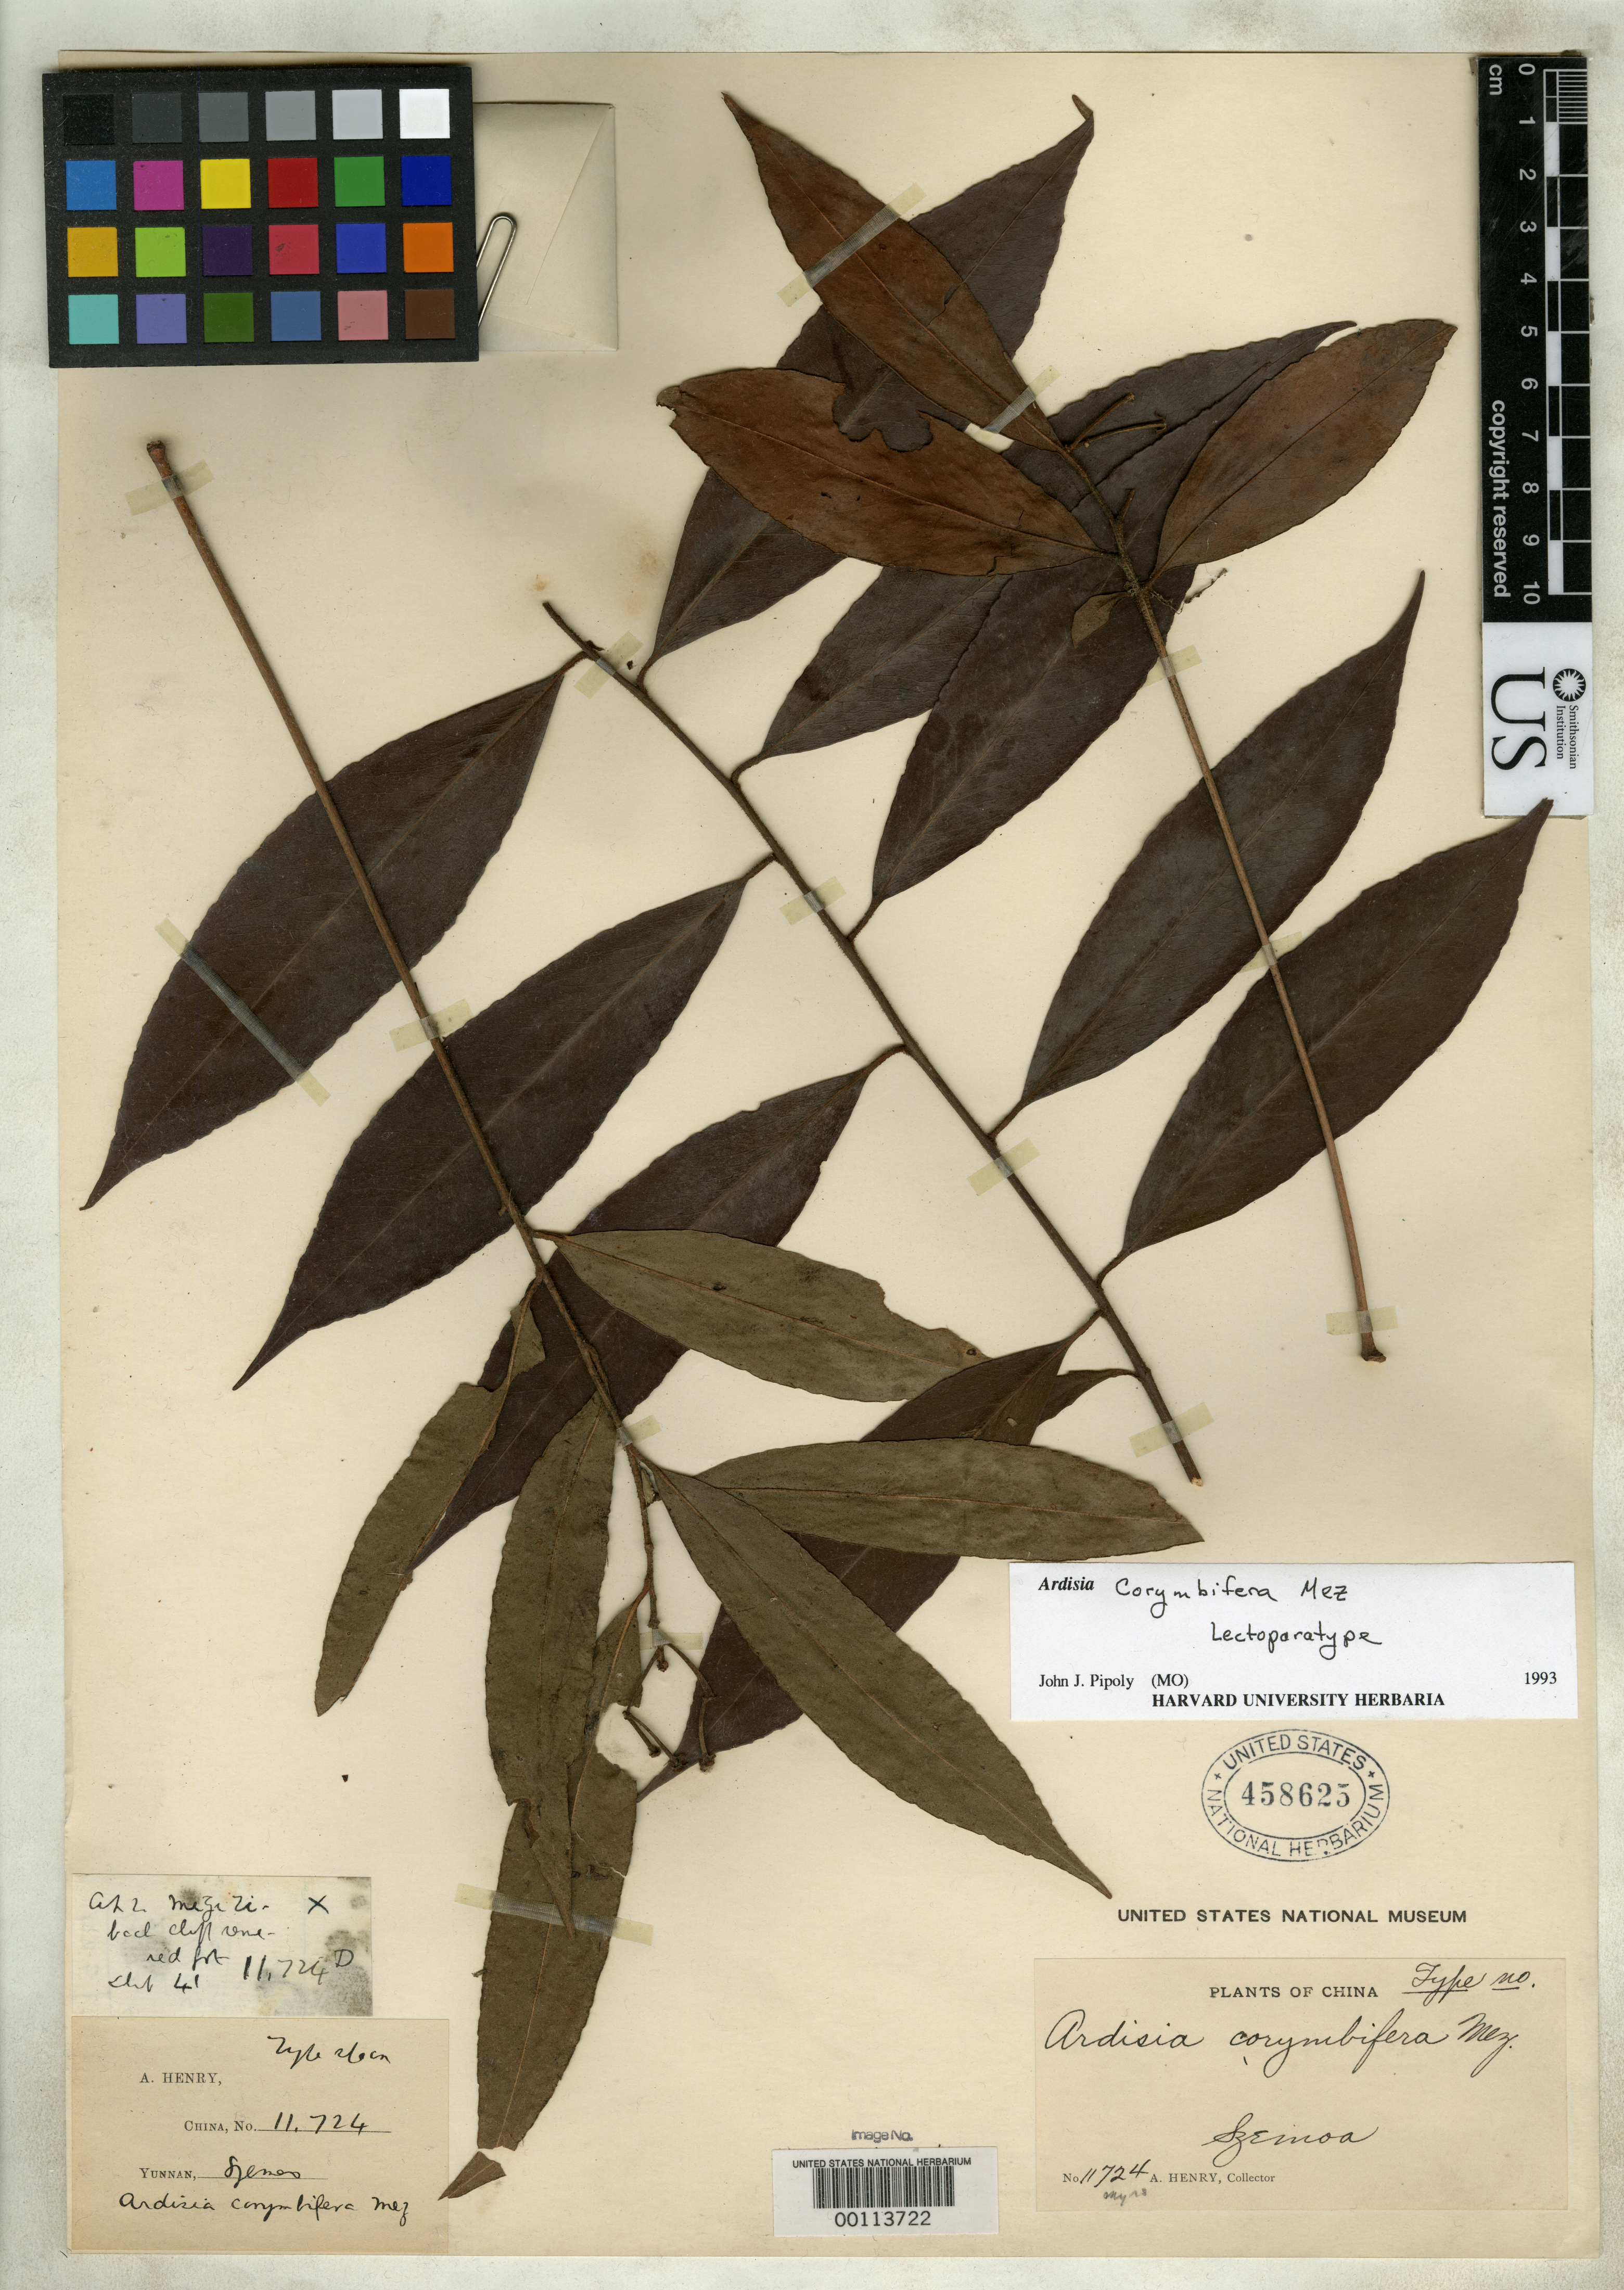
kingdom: Plantae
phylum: Tracheophyta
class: Magnoliopsida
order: Ericales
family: Primulaceae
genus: Ardisia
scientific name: Ardisia corymbifera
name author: Mez in Engl.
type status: Isosyntype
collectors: A. Henry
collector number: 11724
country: China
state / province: Yunnan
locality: Szemao.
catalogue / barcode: US 458625